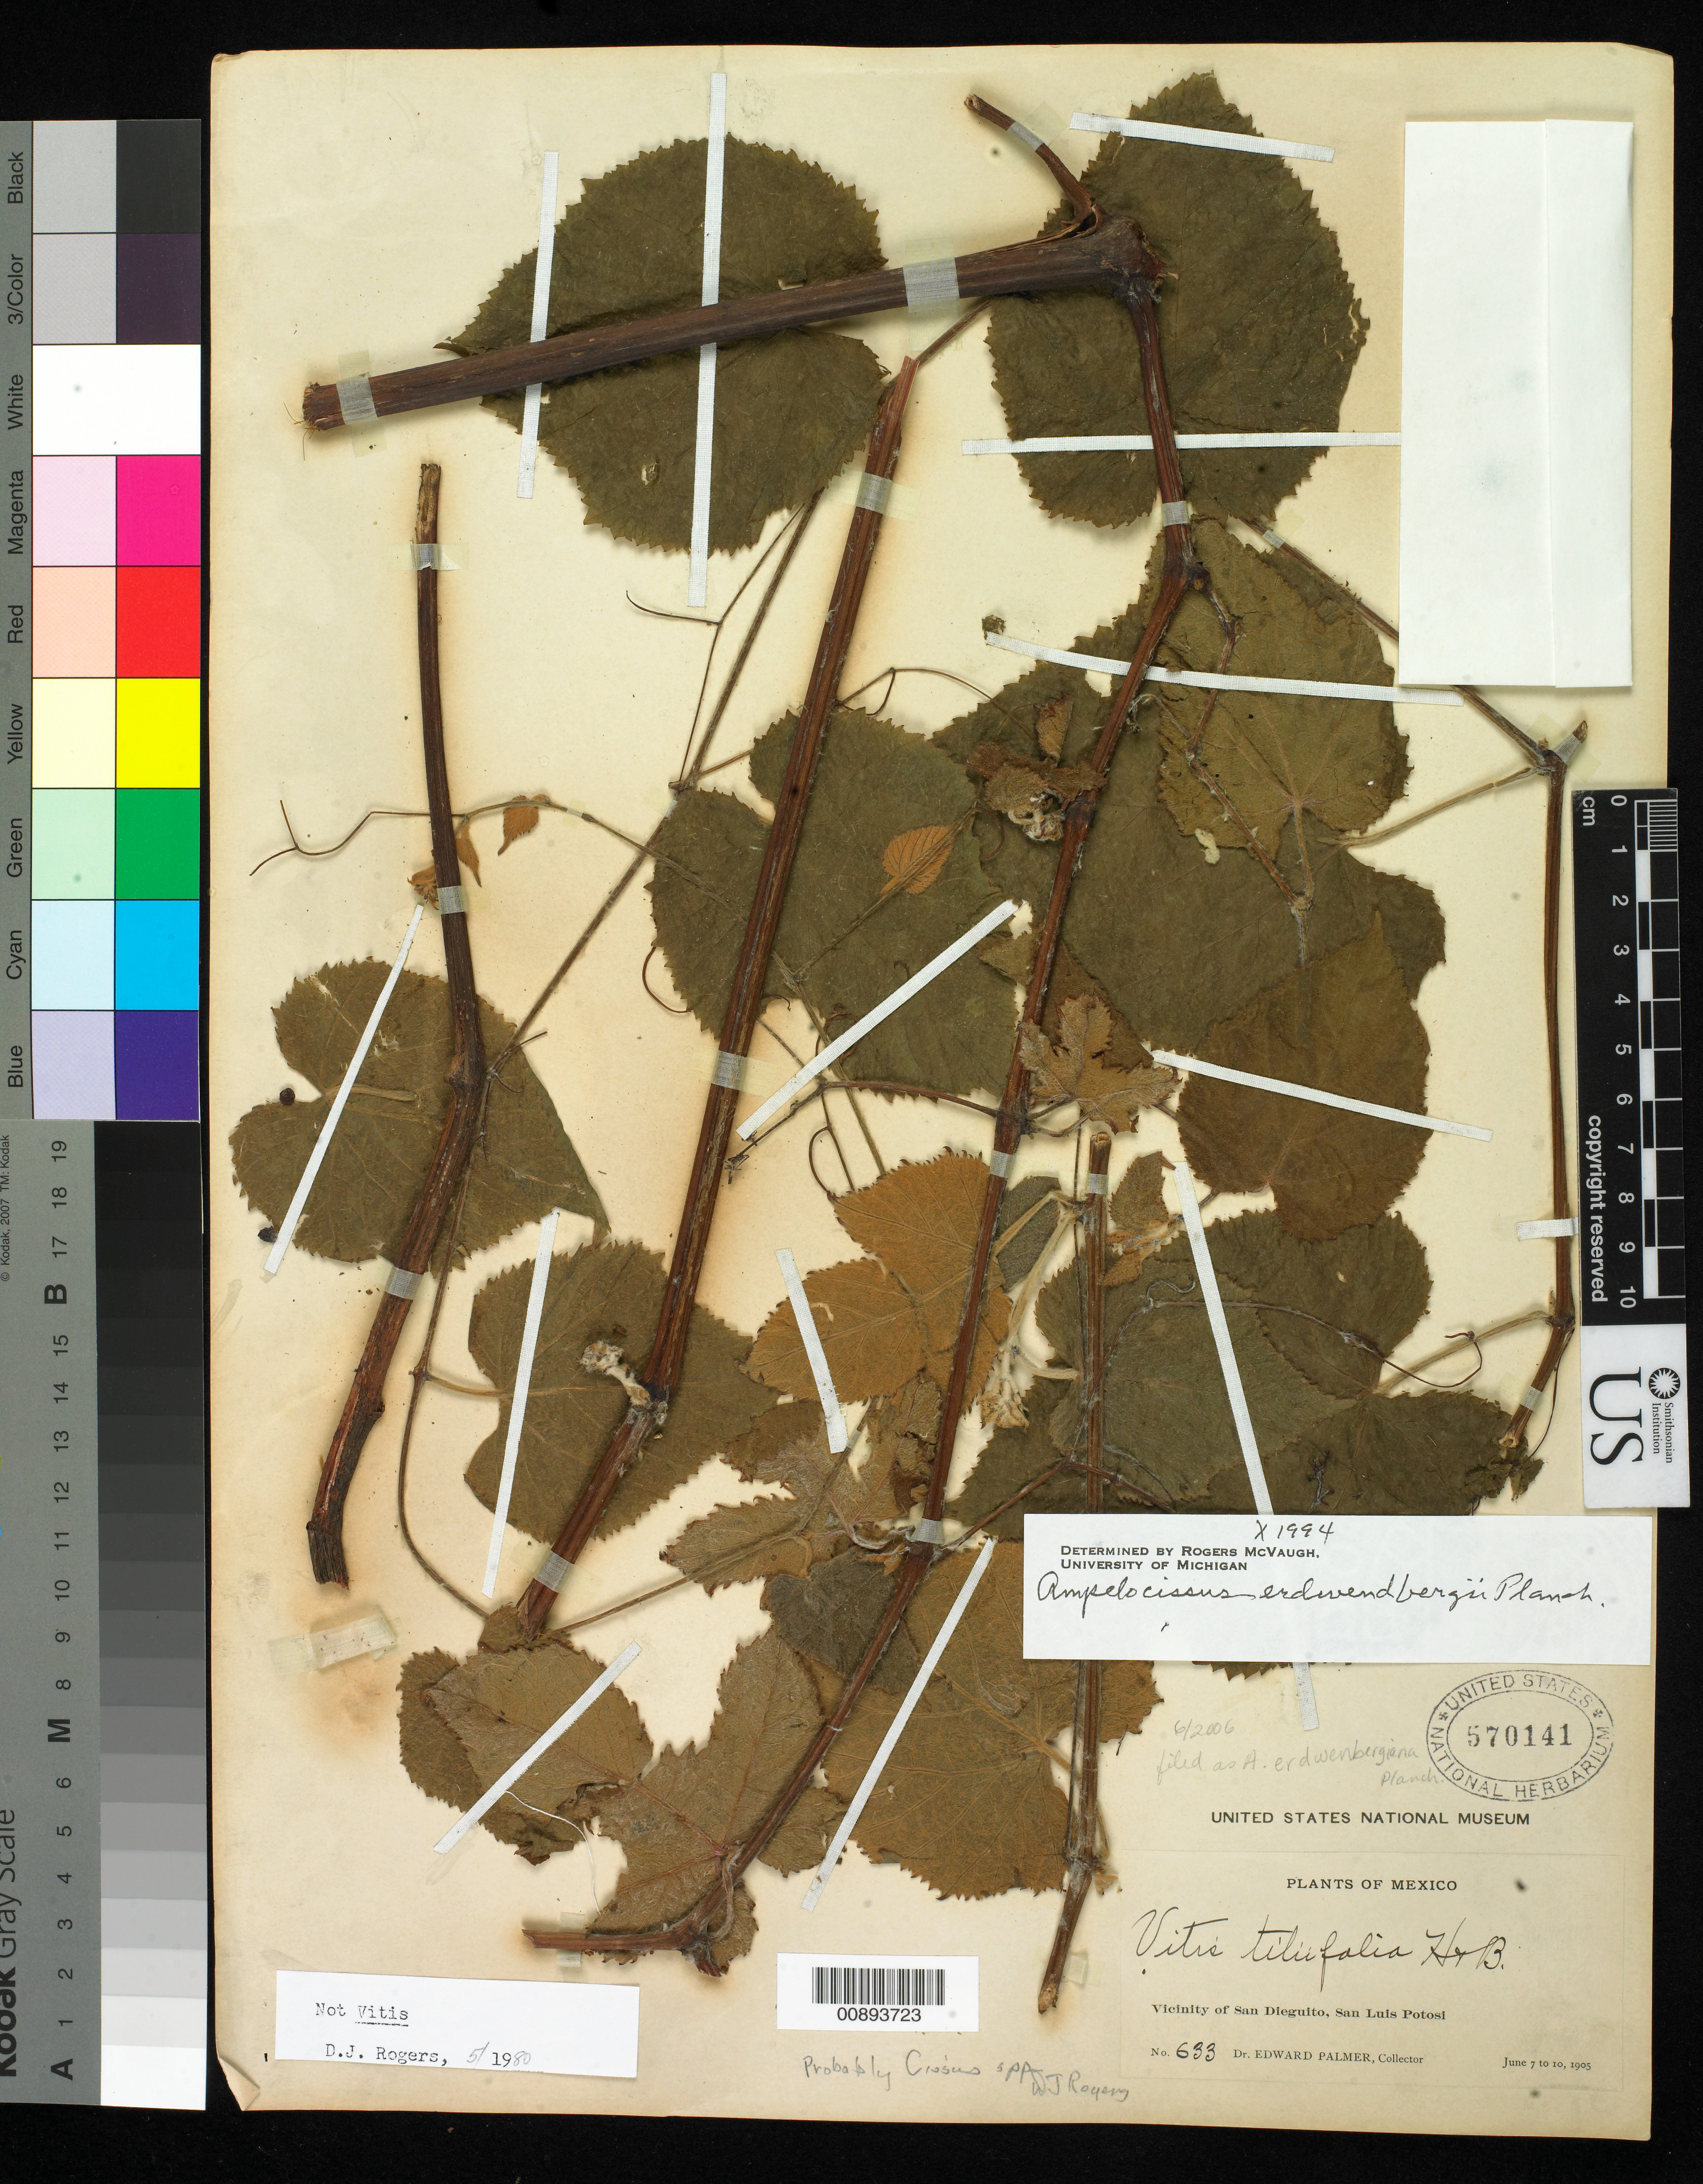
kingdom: Plantae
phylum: Tracheophyta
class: Magnoliopsida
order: Vitales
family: Vitaceae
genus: Ampelocissus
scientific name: Ampelocissus erdvendbergiana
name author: Planch.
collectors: E. Palmer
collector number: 633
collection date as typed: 07 Jun 1905 to 10 Jun 1905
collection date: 1905-06-07/1905-06-10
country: Mexico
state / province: San Luis Potosí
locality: Vicinity of San Dieguito, San Luis Potosí.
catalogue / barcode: US 570141